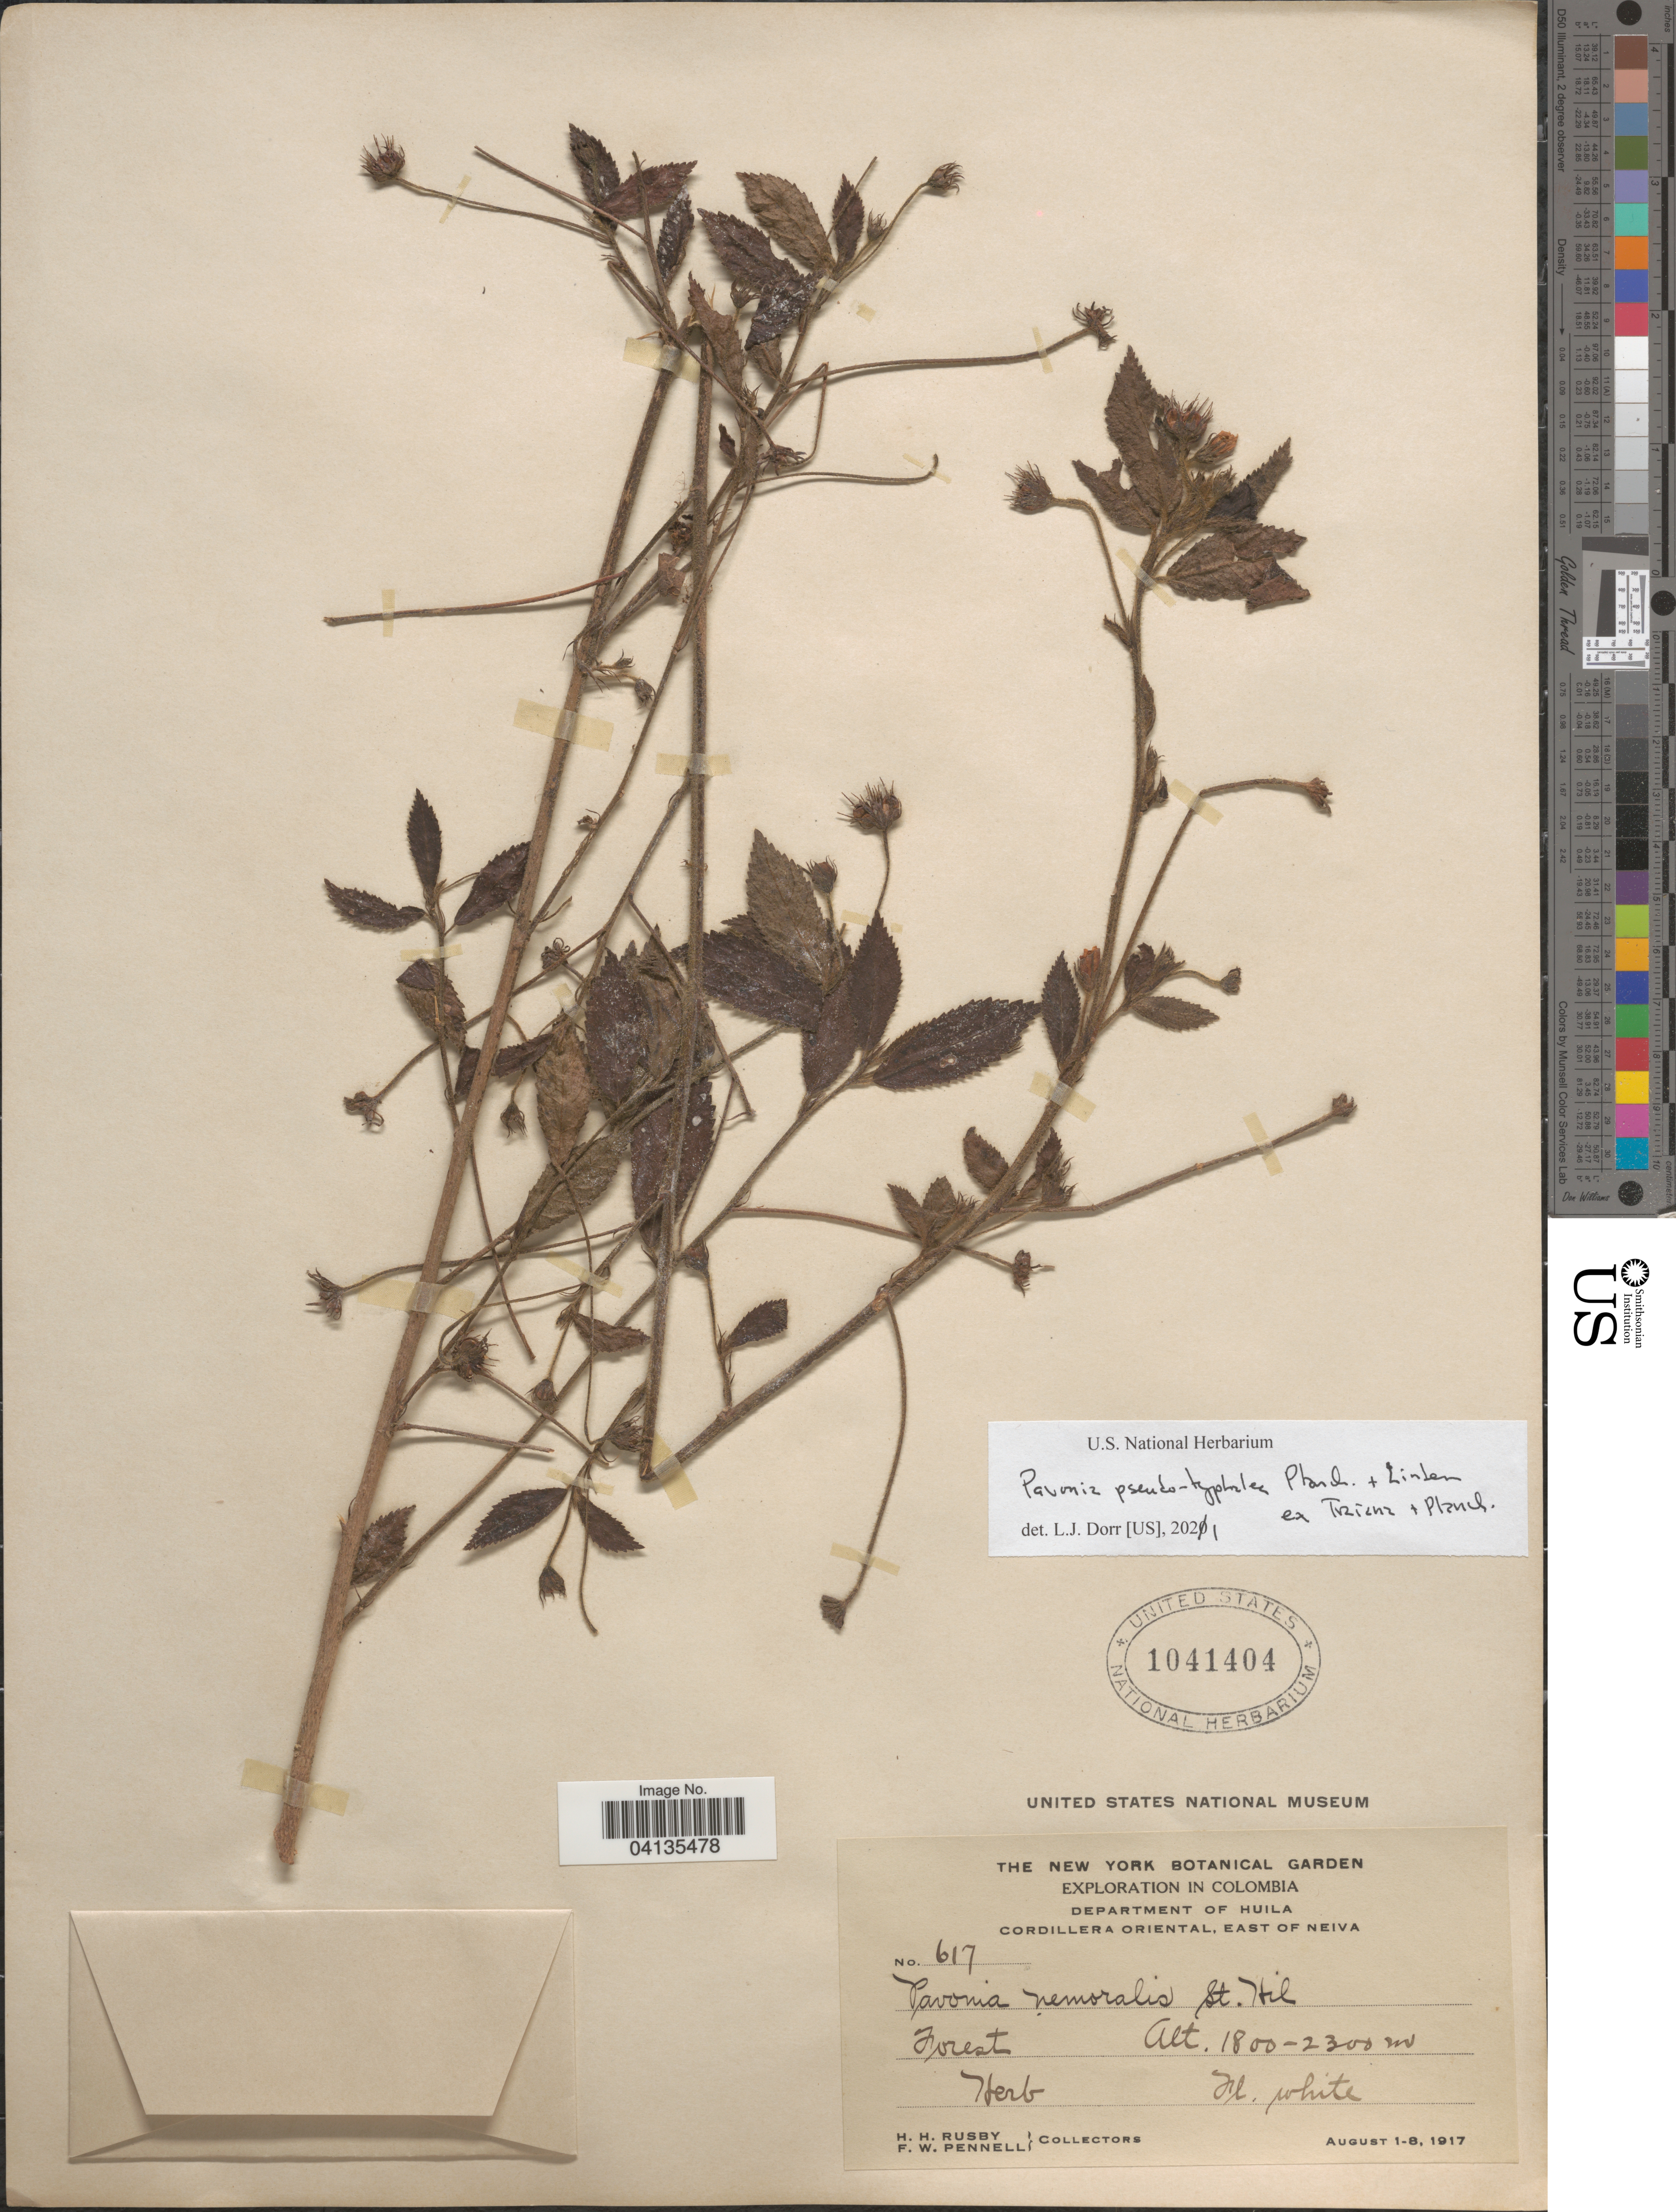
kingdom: Plantae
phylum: Tracheophyta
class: Magnoliopsida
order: Malvales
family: Malvaceae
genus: Pavonia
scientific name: Pavonia pseudotyphalaea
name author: Planch. & Linden ex Triana & Planch.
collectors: H. H. Rusby & F. W. Pennell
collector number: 617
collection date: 1917-08-01/1917-08-08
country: Colombia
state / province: Huila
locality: Exploration in Colombia. Department of Huila. Cordillera Oriental, East of Neiva.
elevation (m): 1800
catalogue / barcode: US 1041404